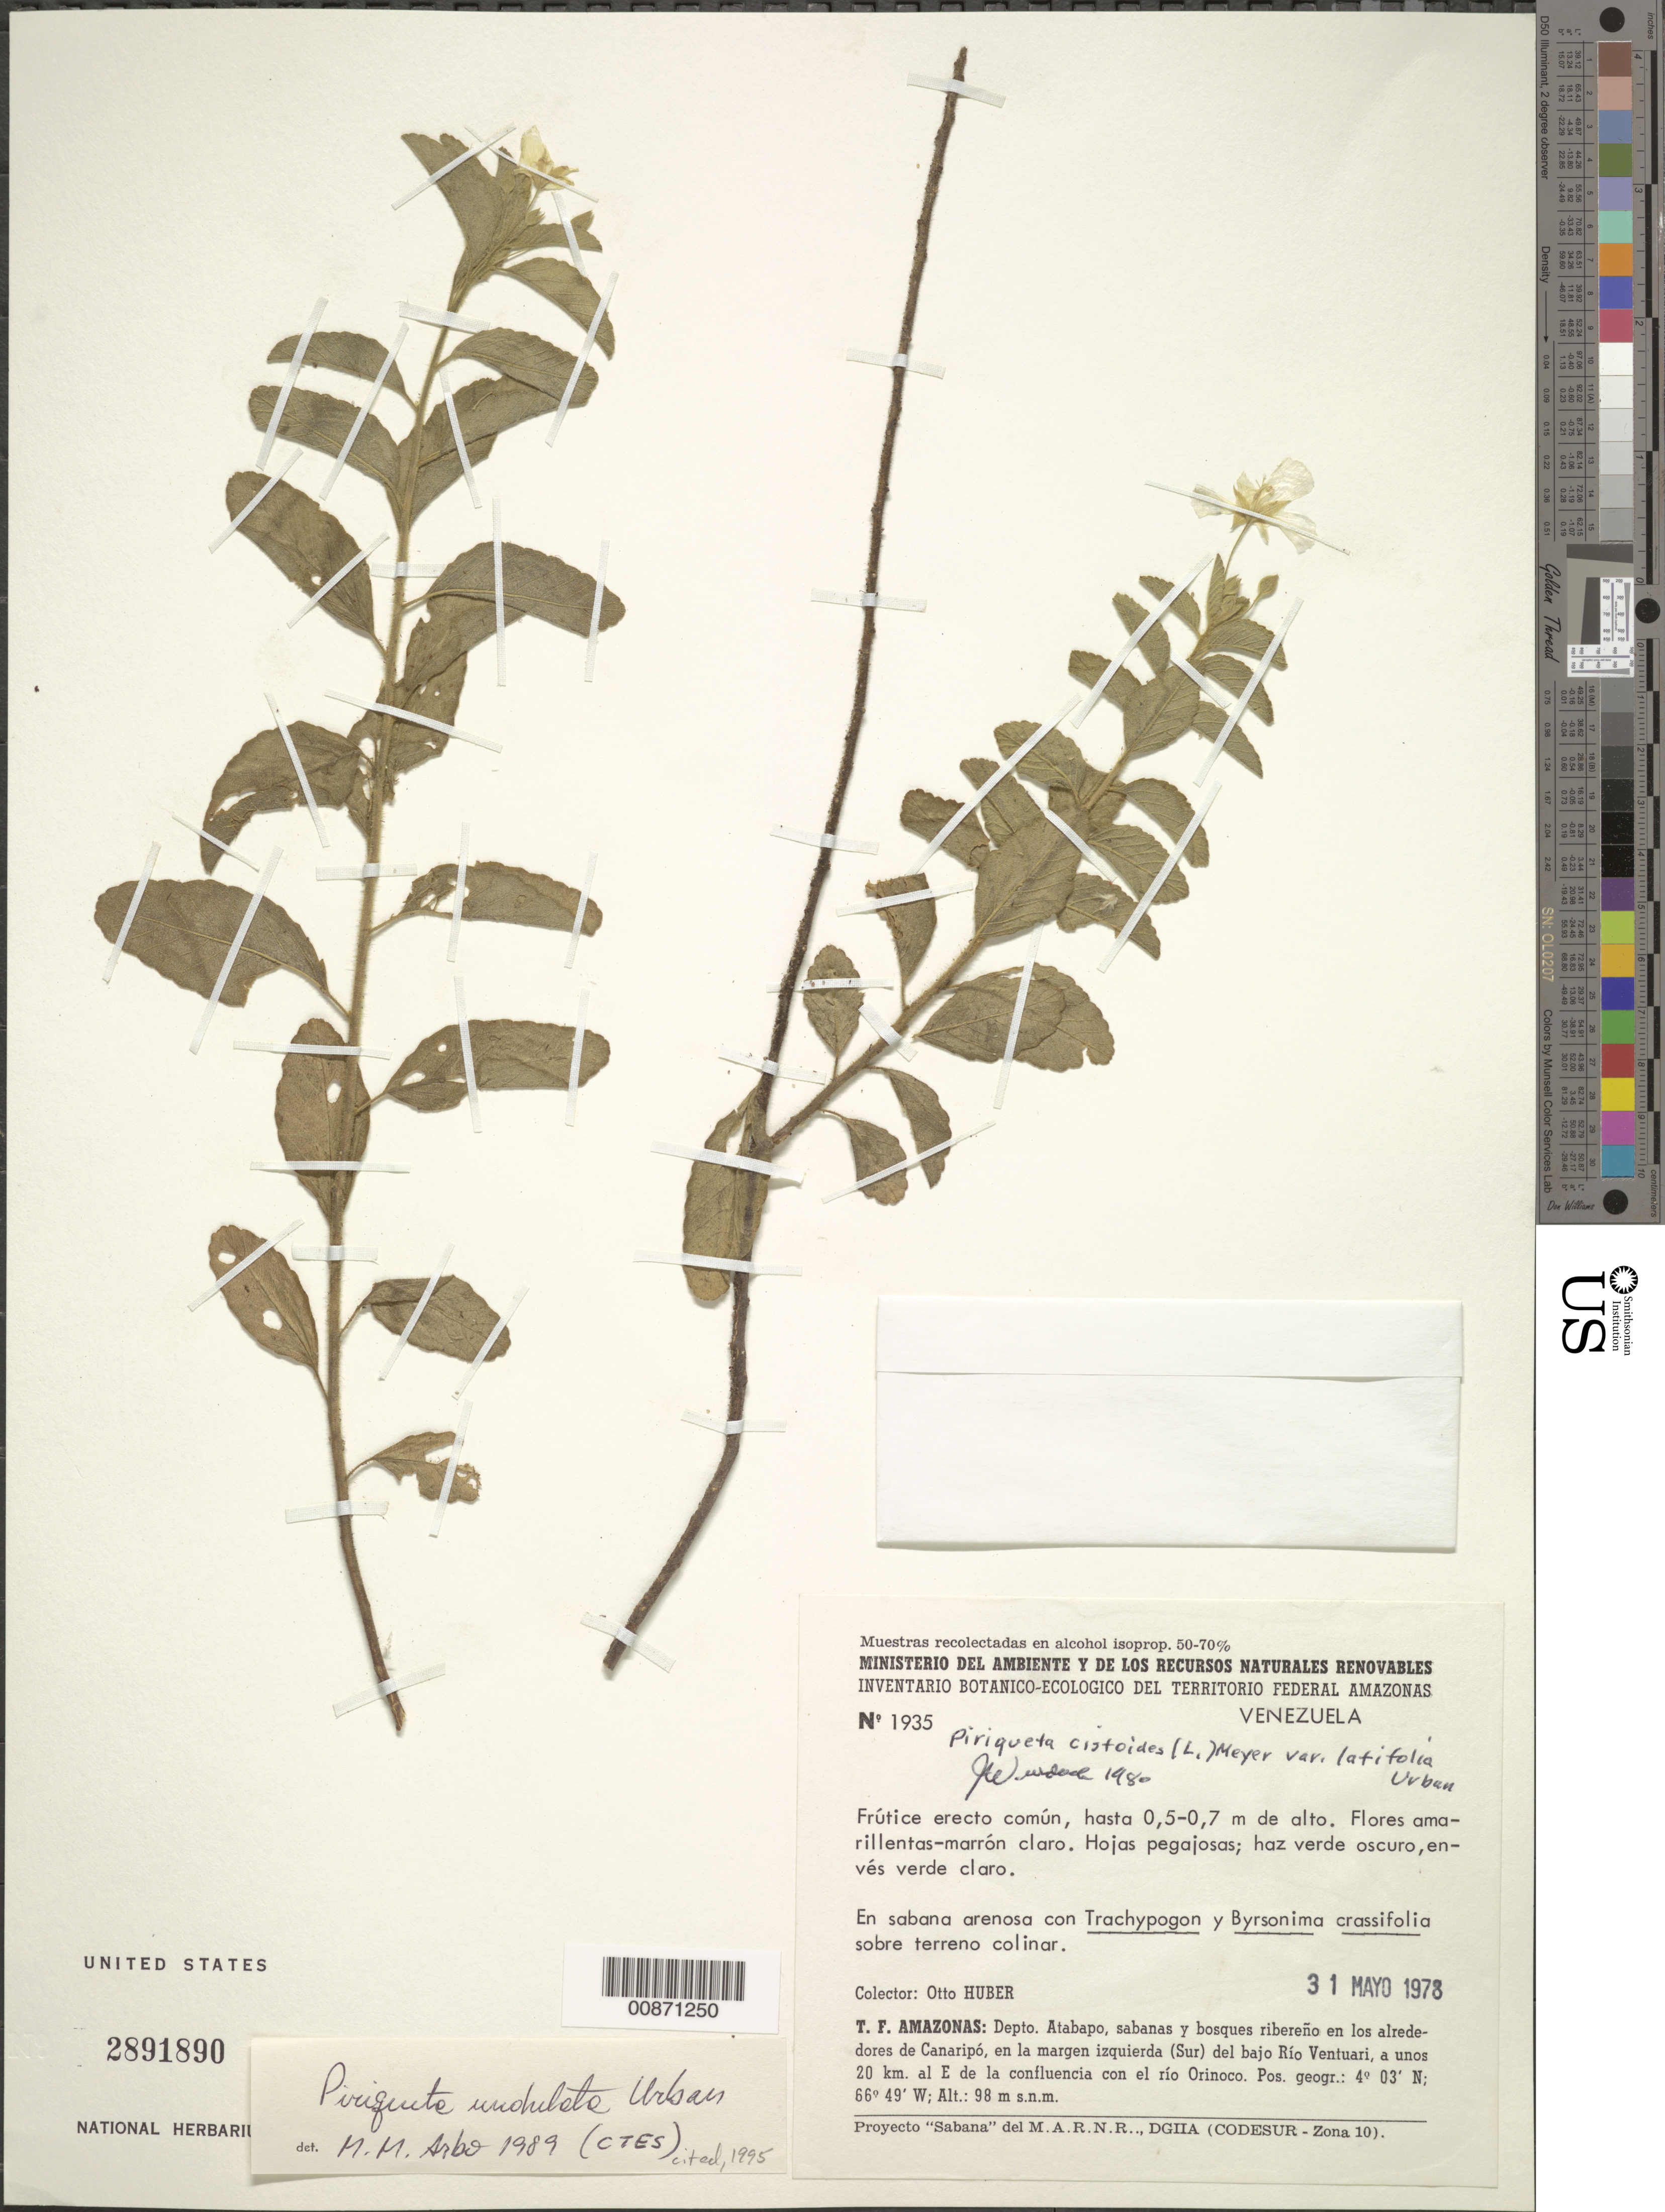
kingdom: Plantae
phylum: Tracheophyta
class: Magnoliopsida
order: Malpighiales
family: Turneraceae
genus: Piriqueta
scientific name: Piriqueta undulata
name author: Urb.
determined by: Arbo, M. M.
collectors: O. Huber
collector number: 1935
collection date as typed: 31-May-78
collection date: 1978-05-31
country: Venezuela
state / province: Amazonas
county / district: Atabapo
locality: Canaripó, S del Bajo Río Ventuari, 20 km E de la confluencia con el Río Orinoco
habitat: Sabana arenosa con Trachypogon y Byrsonima crassifolia sobre terreno colinar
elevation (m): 98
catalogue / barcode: US 2891890